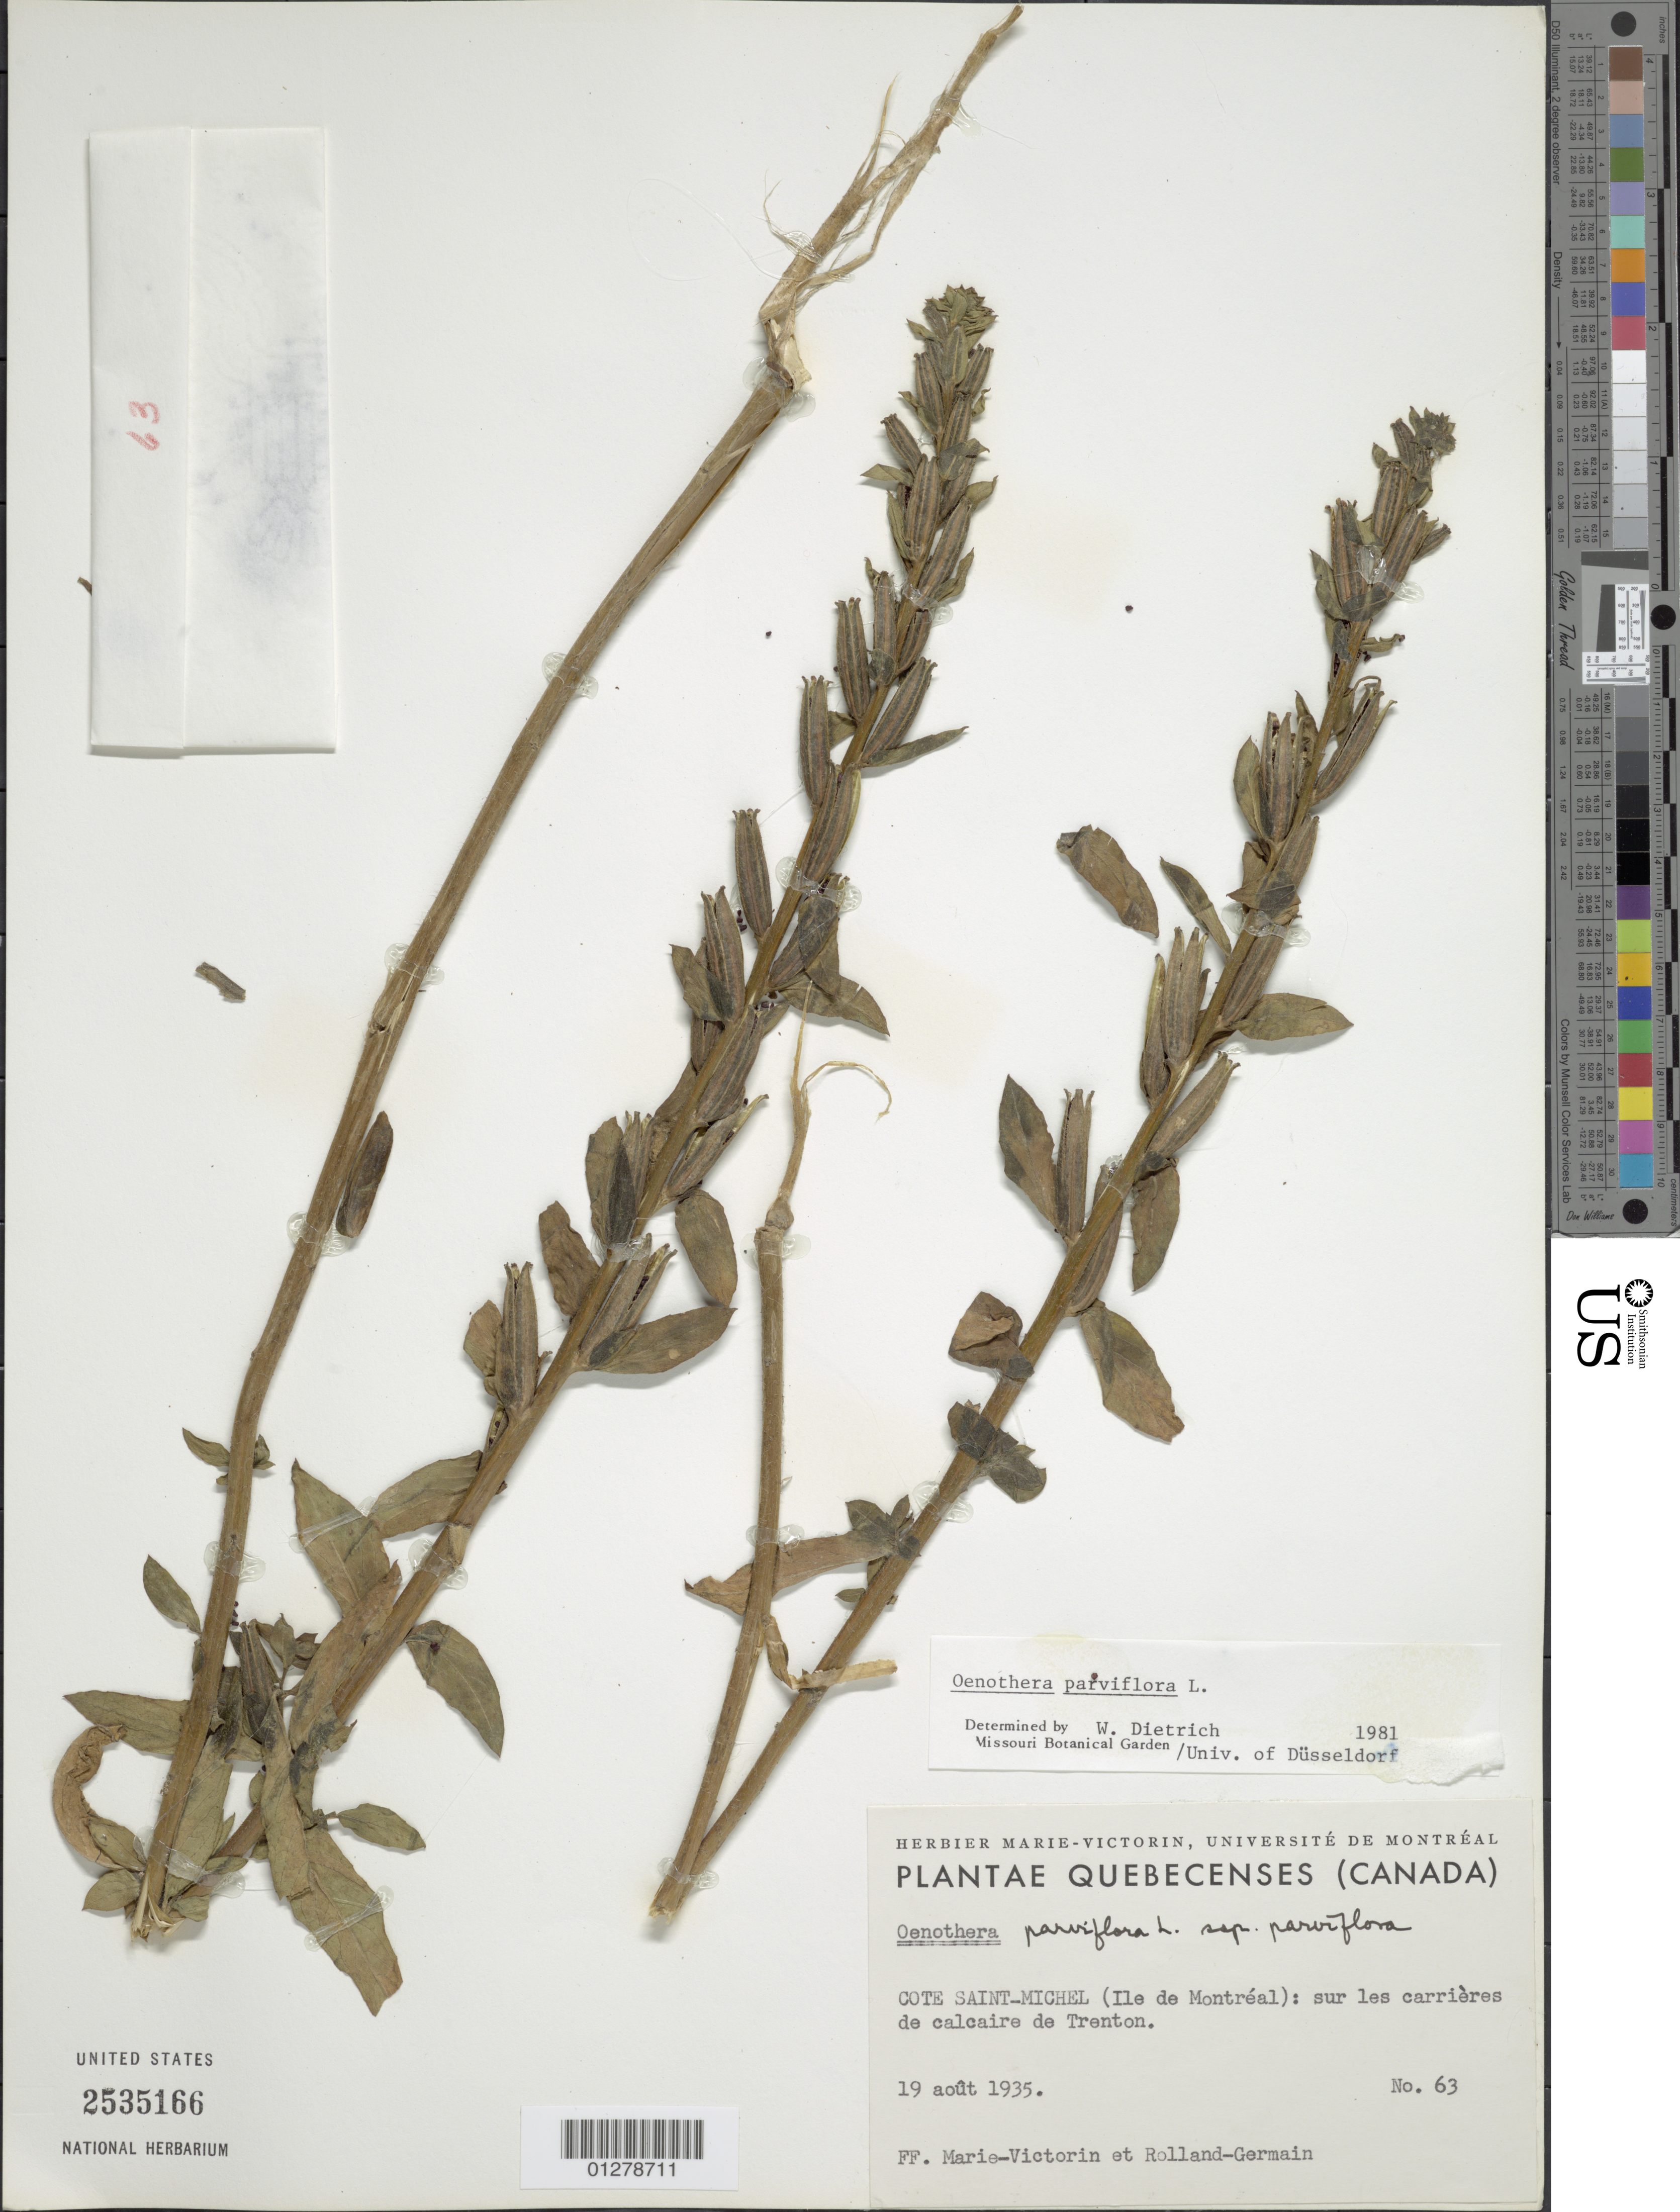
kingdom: Plantae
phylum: Tracheophyta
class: Magnoliopsida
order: Myrtales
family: Onagraceae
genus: Oenothera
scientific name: Oenothera parviflora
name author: L.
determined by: Dietrich, W.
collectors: Fr. Marie-Victorin & Rolland-Germain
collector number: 63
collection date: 1935-08-19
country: Canada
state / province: Quebec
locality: Cote Saint Michel (Ile de Montreal)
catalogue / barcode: US 2535166